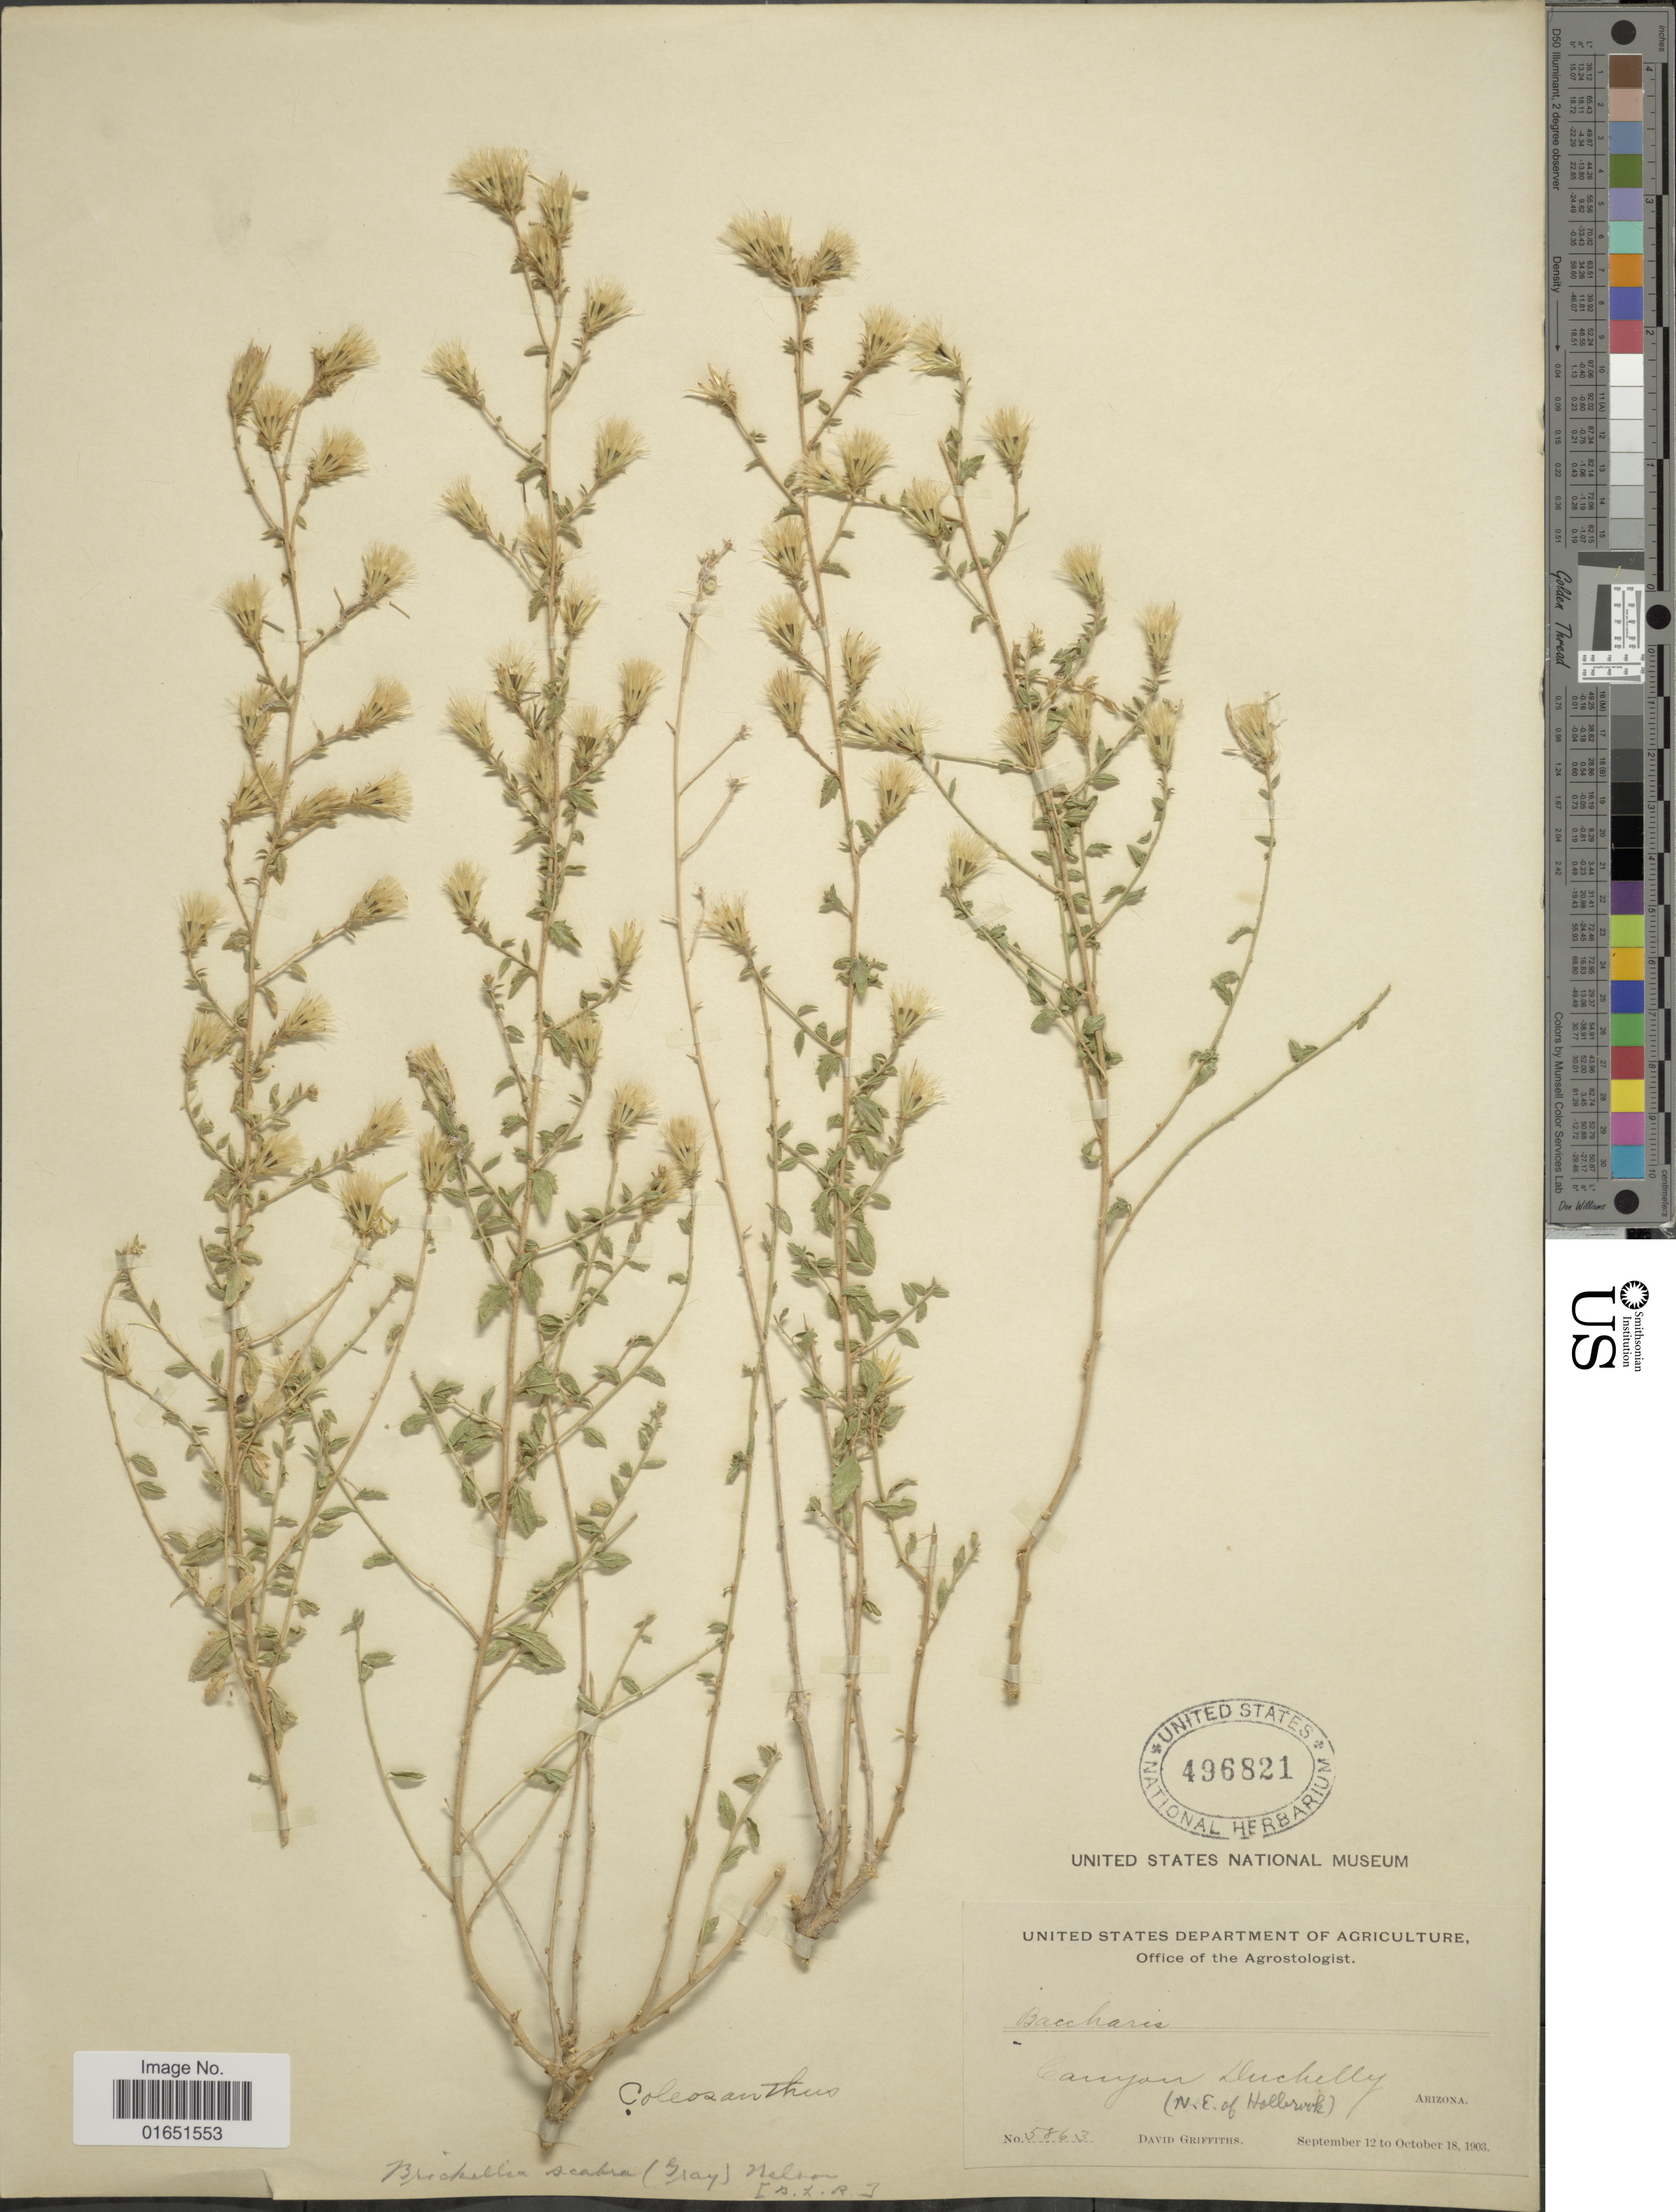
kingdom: Plantae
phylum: Tracheophyta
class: Magnoliopsida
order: Asterales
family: Asteraceae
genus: Brickellia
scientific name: Brickellia scabra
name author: (A. Gray) A. Nelson ex B.L. Rob.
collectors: D. Griffiths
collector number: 5863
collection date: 1903-09-12/1903-10-18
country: United States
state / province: Arizona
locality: Canyon Duchelly (N.E. of Holbrook)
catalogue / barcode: US 496821